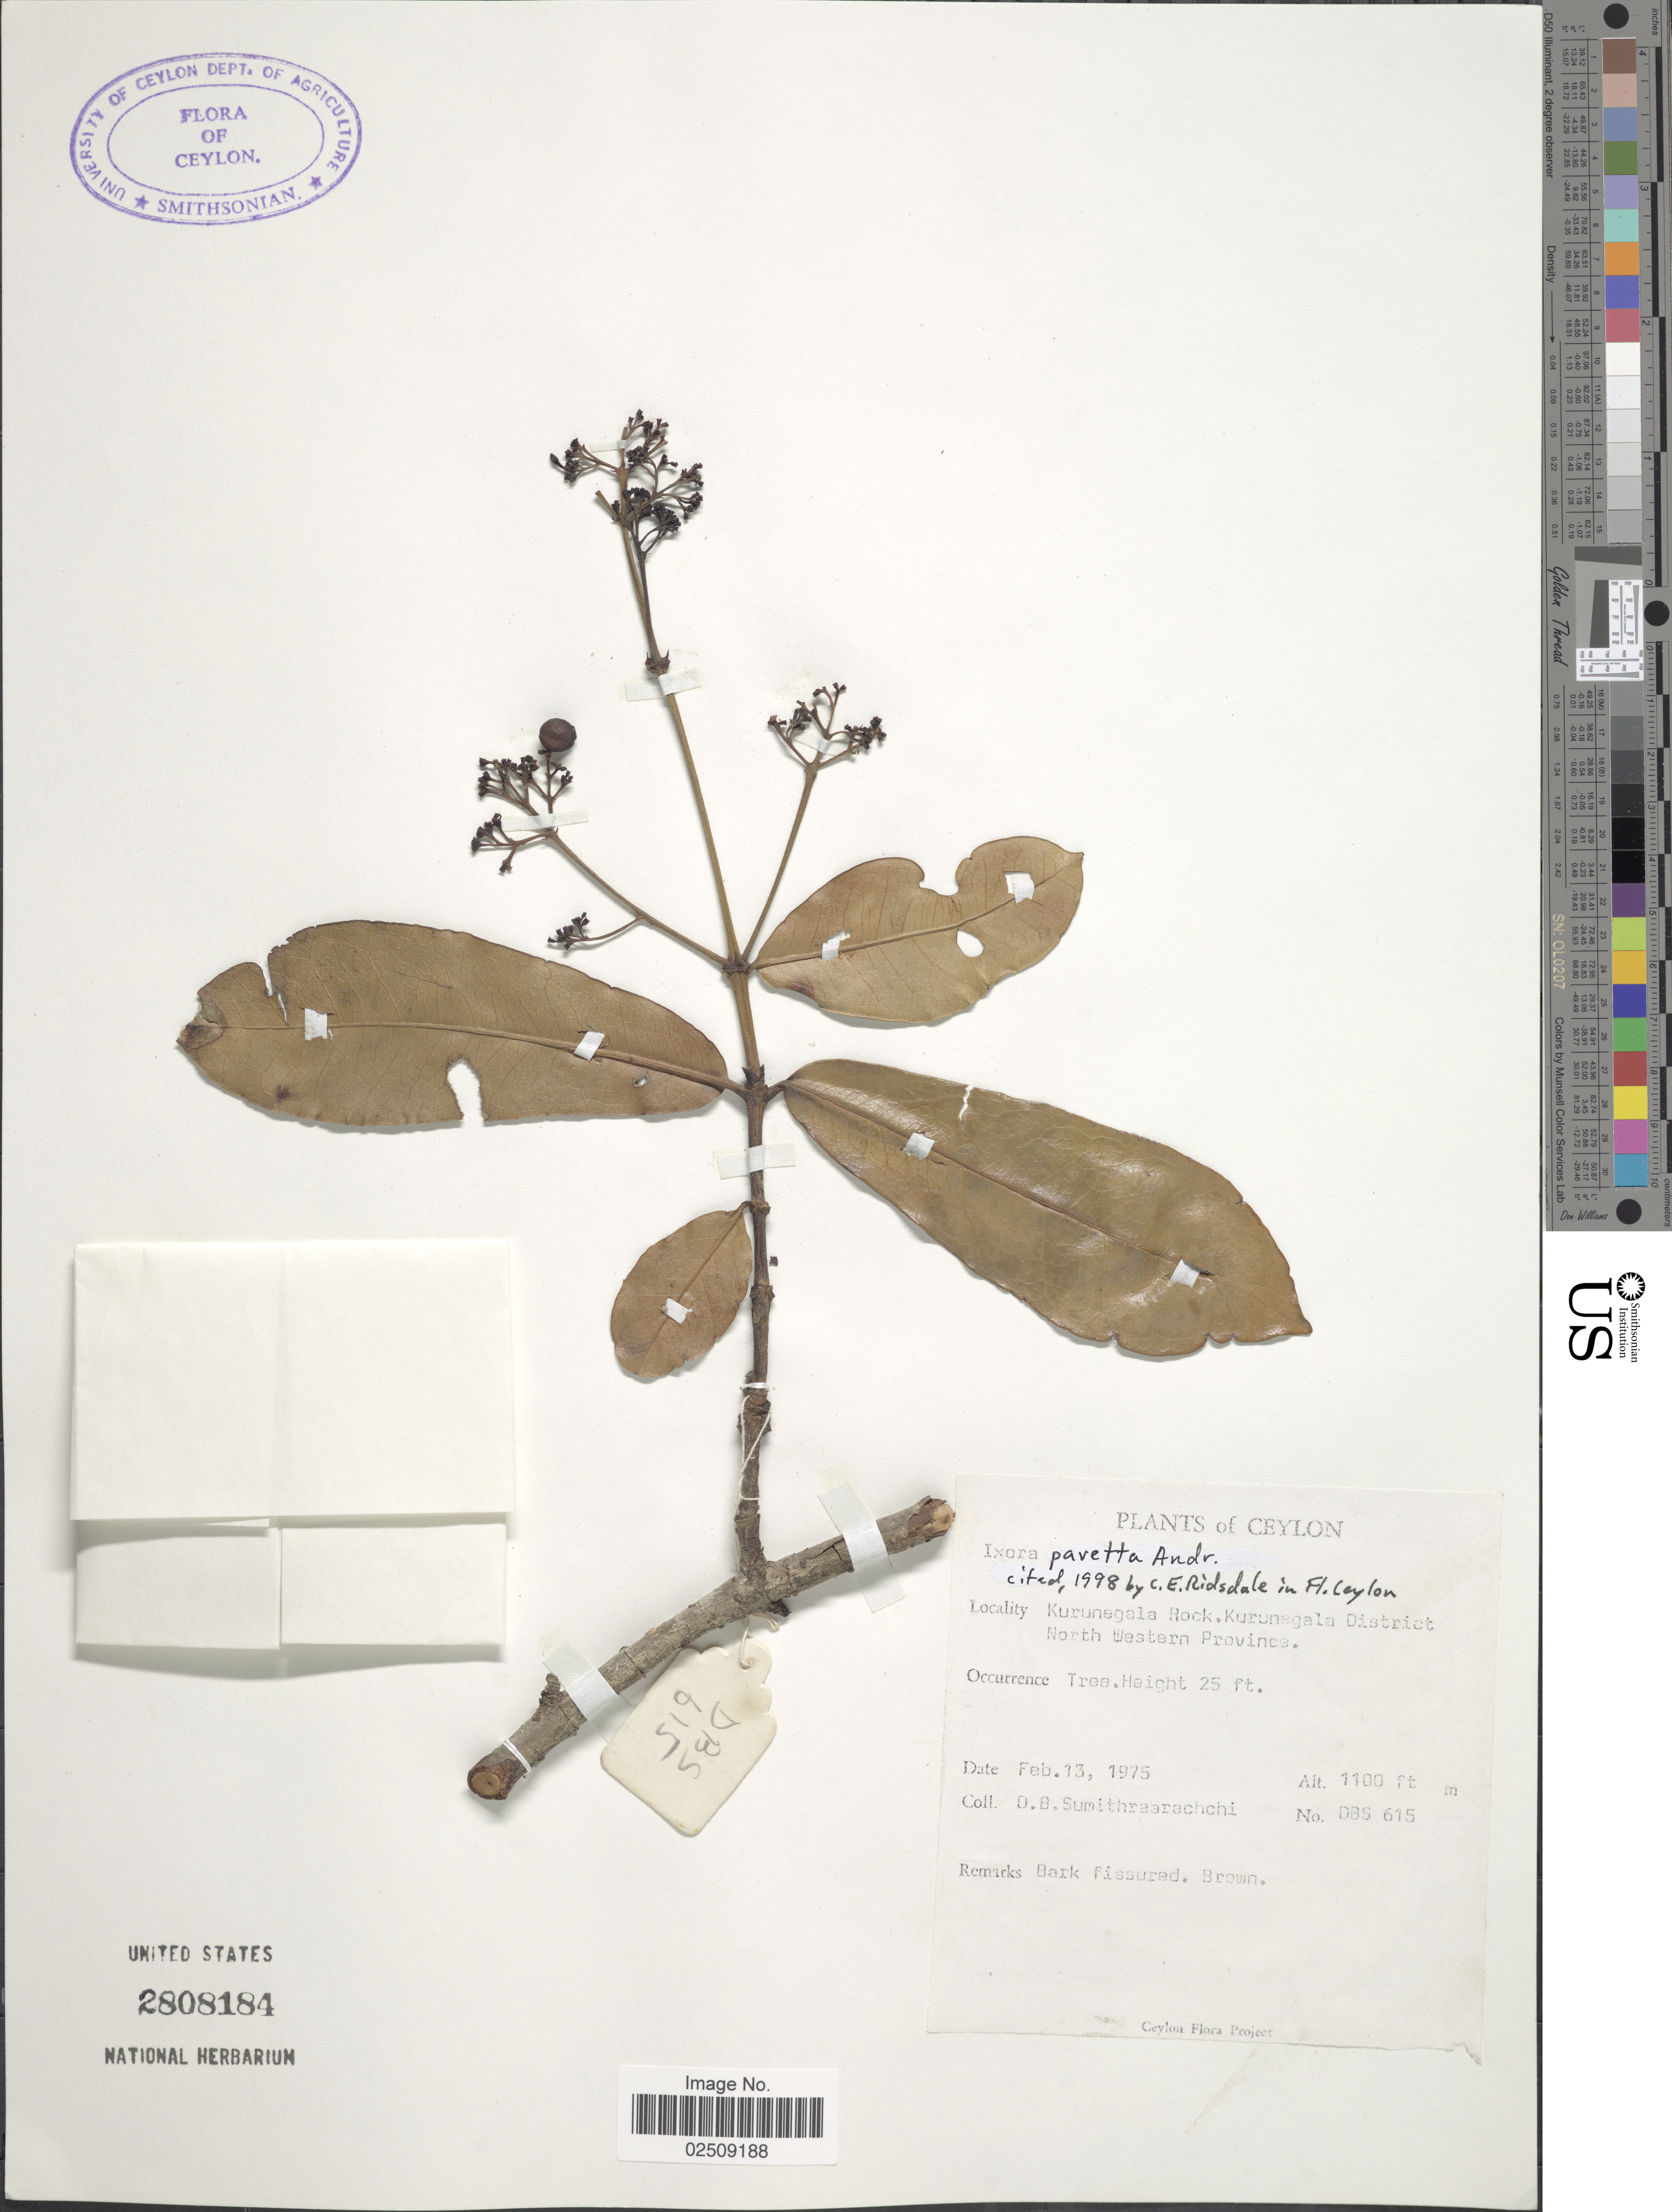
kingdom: Plantae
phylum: Tracheophyta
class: Magnoliopsida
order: Gentianales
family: Rubiaceae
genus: Ixora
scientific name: Ixora pavetta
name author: Andrews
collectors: D. B. Sumithraarachchi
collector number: DBS 615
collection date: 1975-02-13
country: Sri Lanka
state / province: North Western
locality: Ceylon. Kurunegala Rock. Kurunegala District, North Western Province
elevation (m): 335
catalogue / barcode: US 2808184